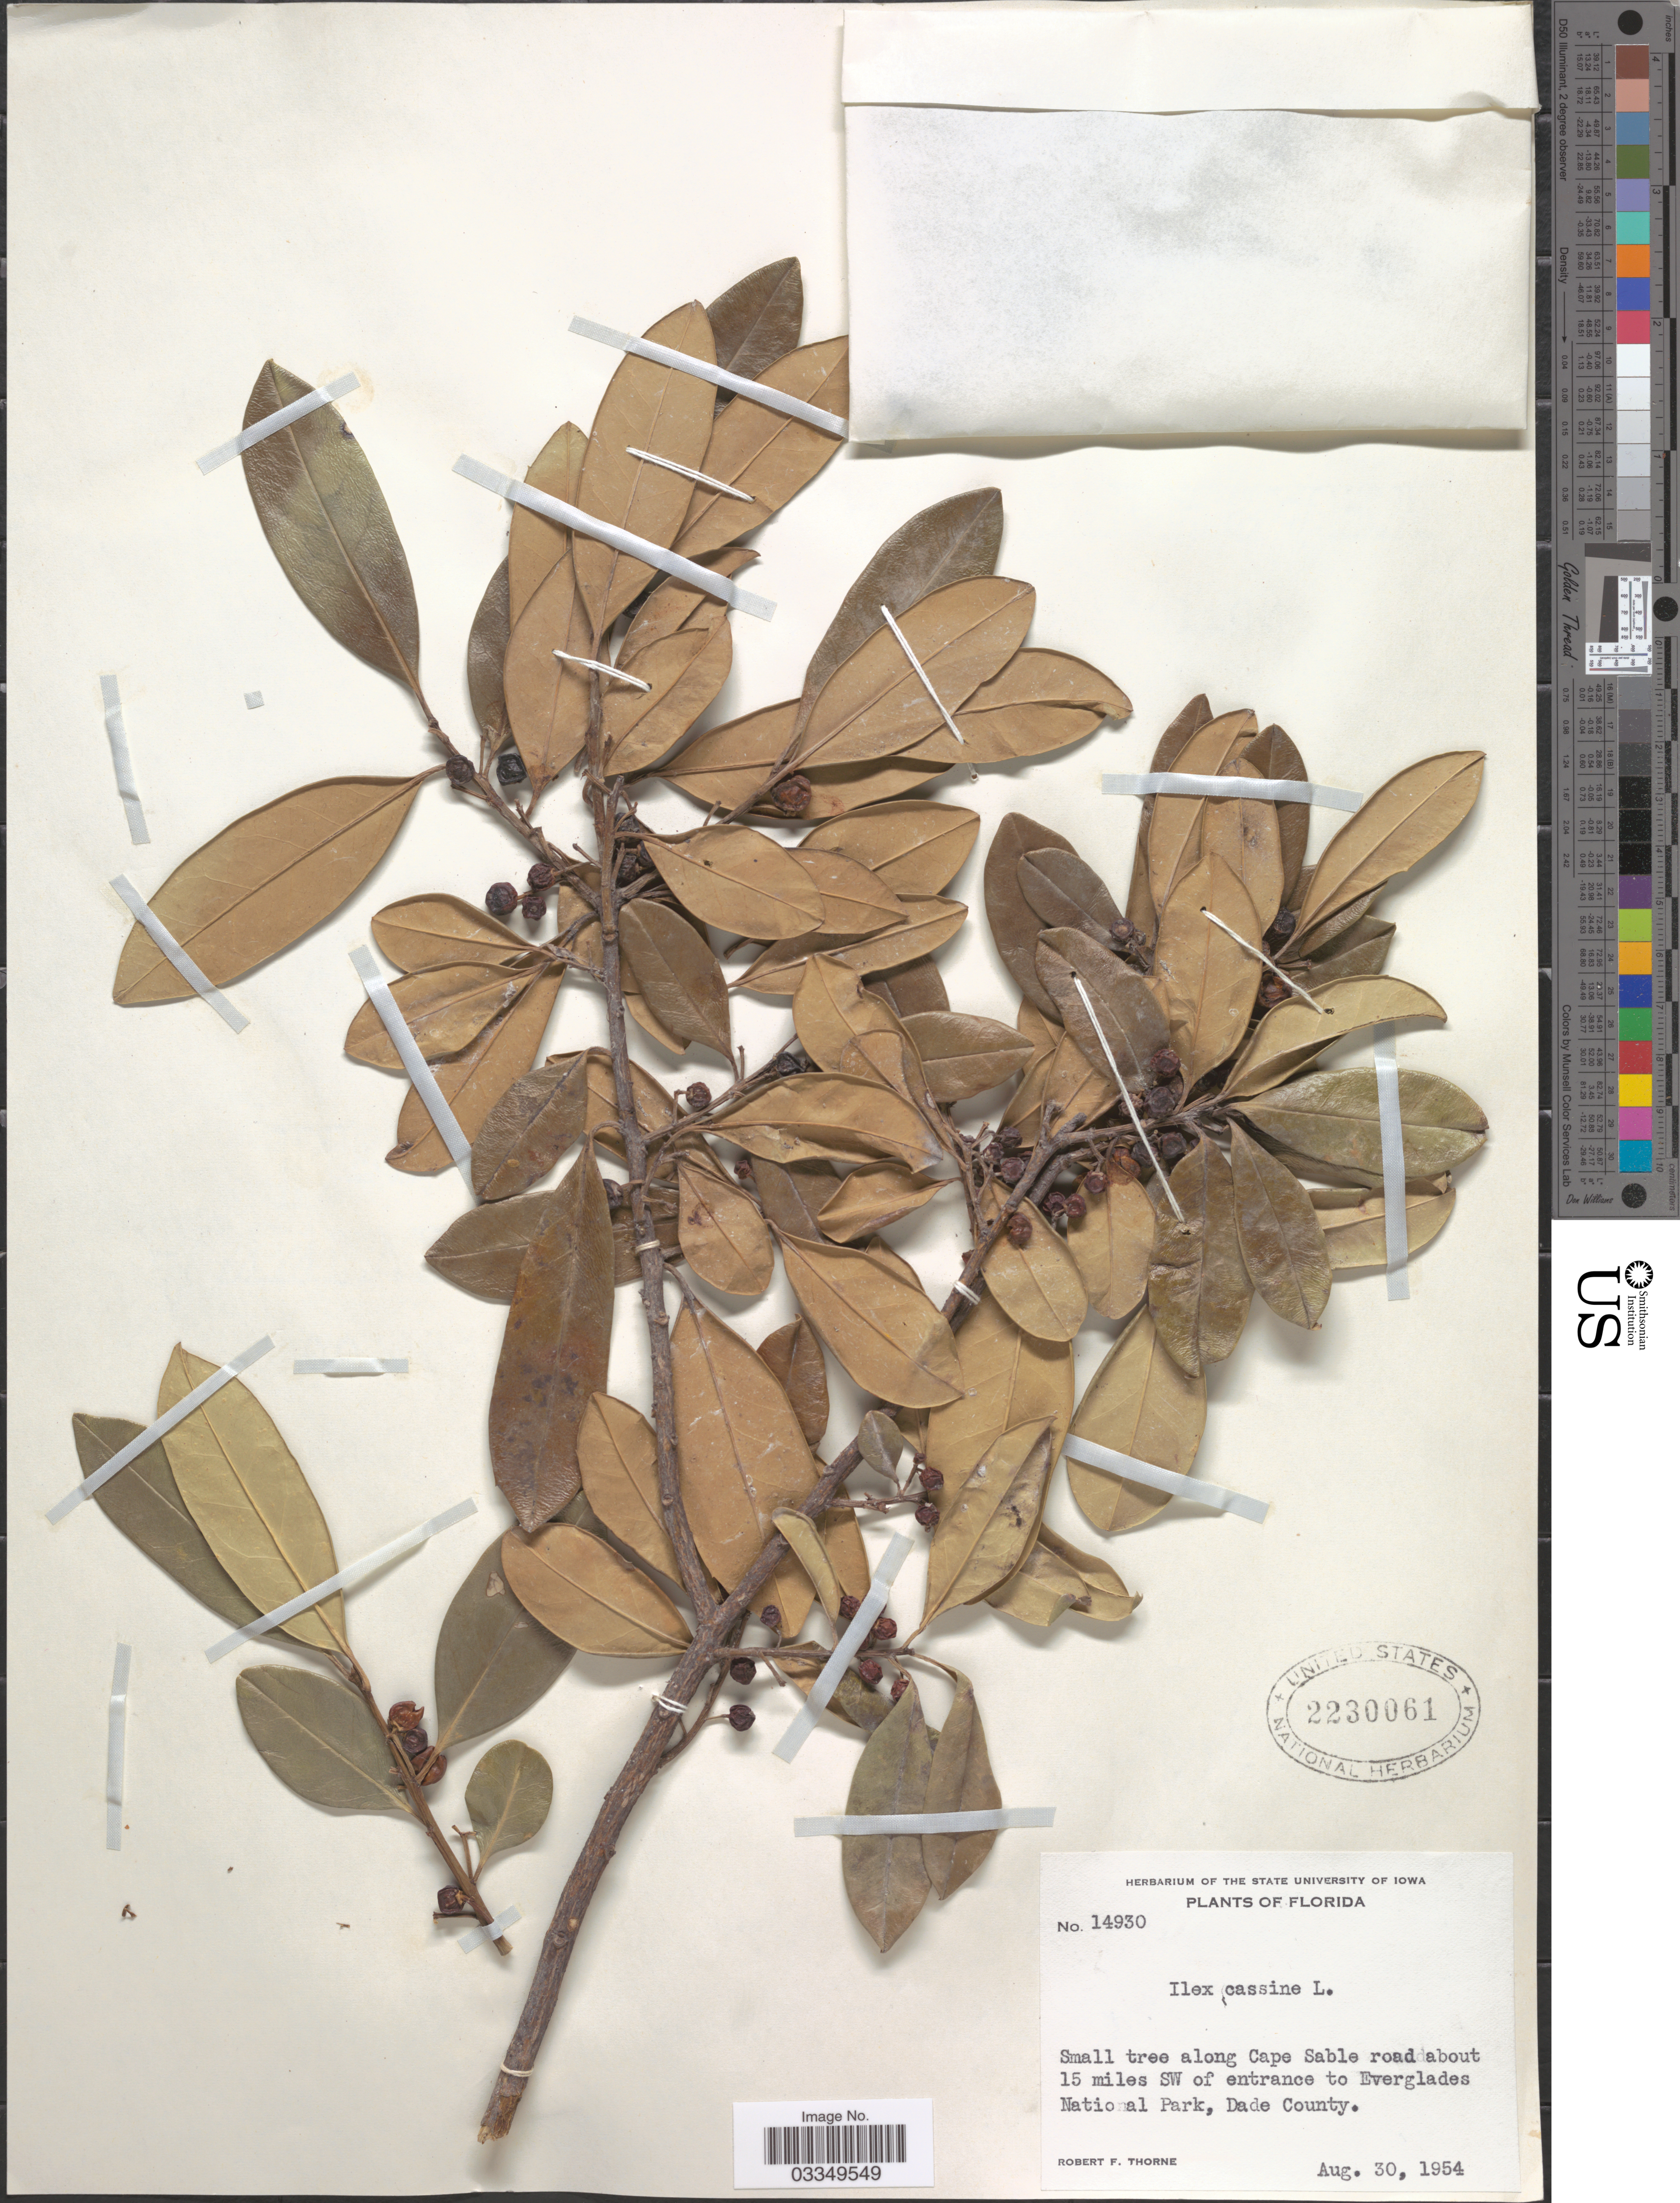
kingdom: Plantae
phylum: Tracheophyta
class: Magnoliopsida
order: Aquifoliales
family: Aquifoliaceae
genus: Ilex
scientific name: Ilex cassine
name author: L.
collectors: R. F. Thorne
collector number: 14930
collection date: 1954-08-30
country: United States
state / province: Florida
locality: Small tree along Cape Sable road about 15 miles SW of entrance to Everglades National Park, Dade County.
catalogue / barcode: US 2230061